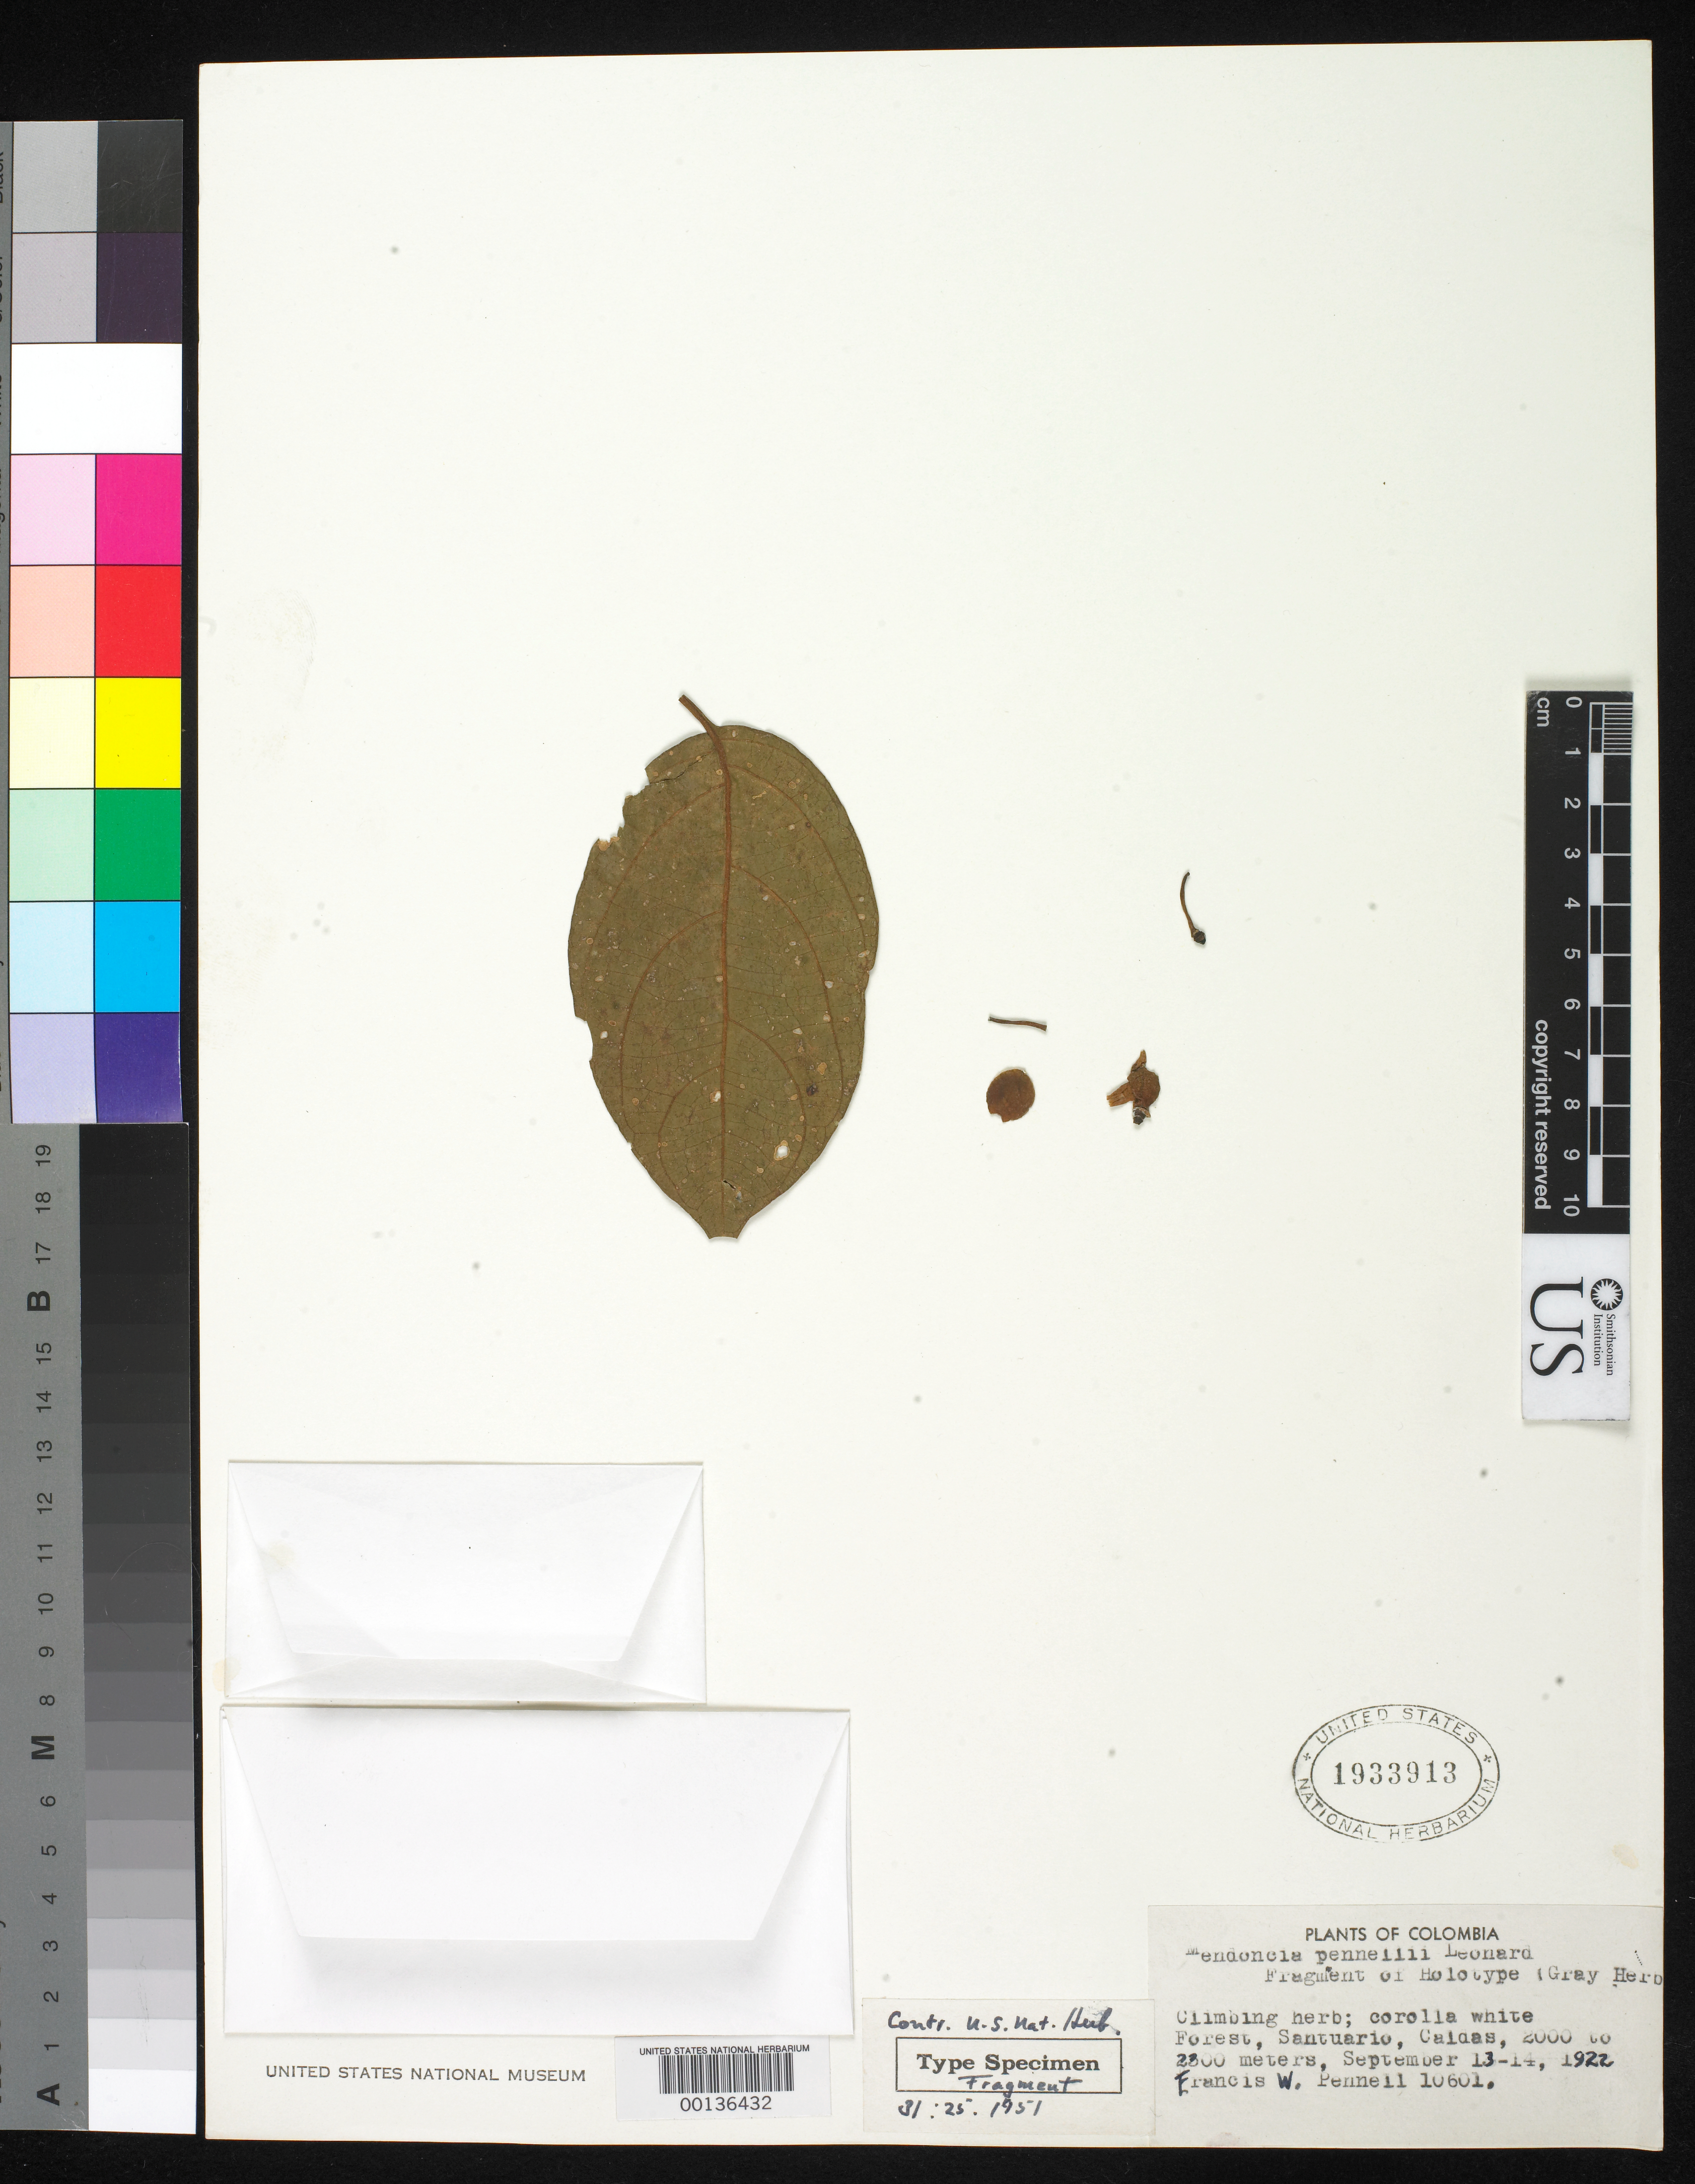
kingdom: Plantae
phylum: Tracheophyta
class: Magnoliopsida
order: Lamiales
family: Acanthaceae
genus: Mendoncia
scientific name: Mendoncia pennellii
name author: Leonard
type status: Isotype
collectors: F. W. Pennell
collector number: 10601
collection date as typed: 13 Sep 1922 to 14 Sep 1922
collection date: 1922-09-13/1922-09-14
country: Colombia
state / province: Caldas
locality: Santuario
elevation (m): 610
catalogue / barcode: US 1933913